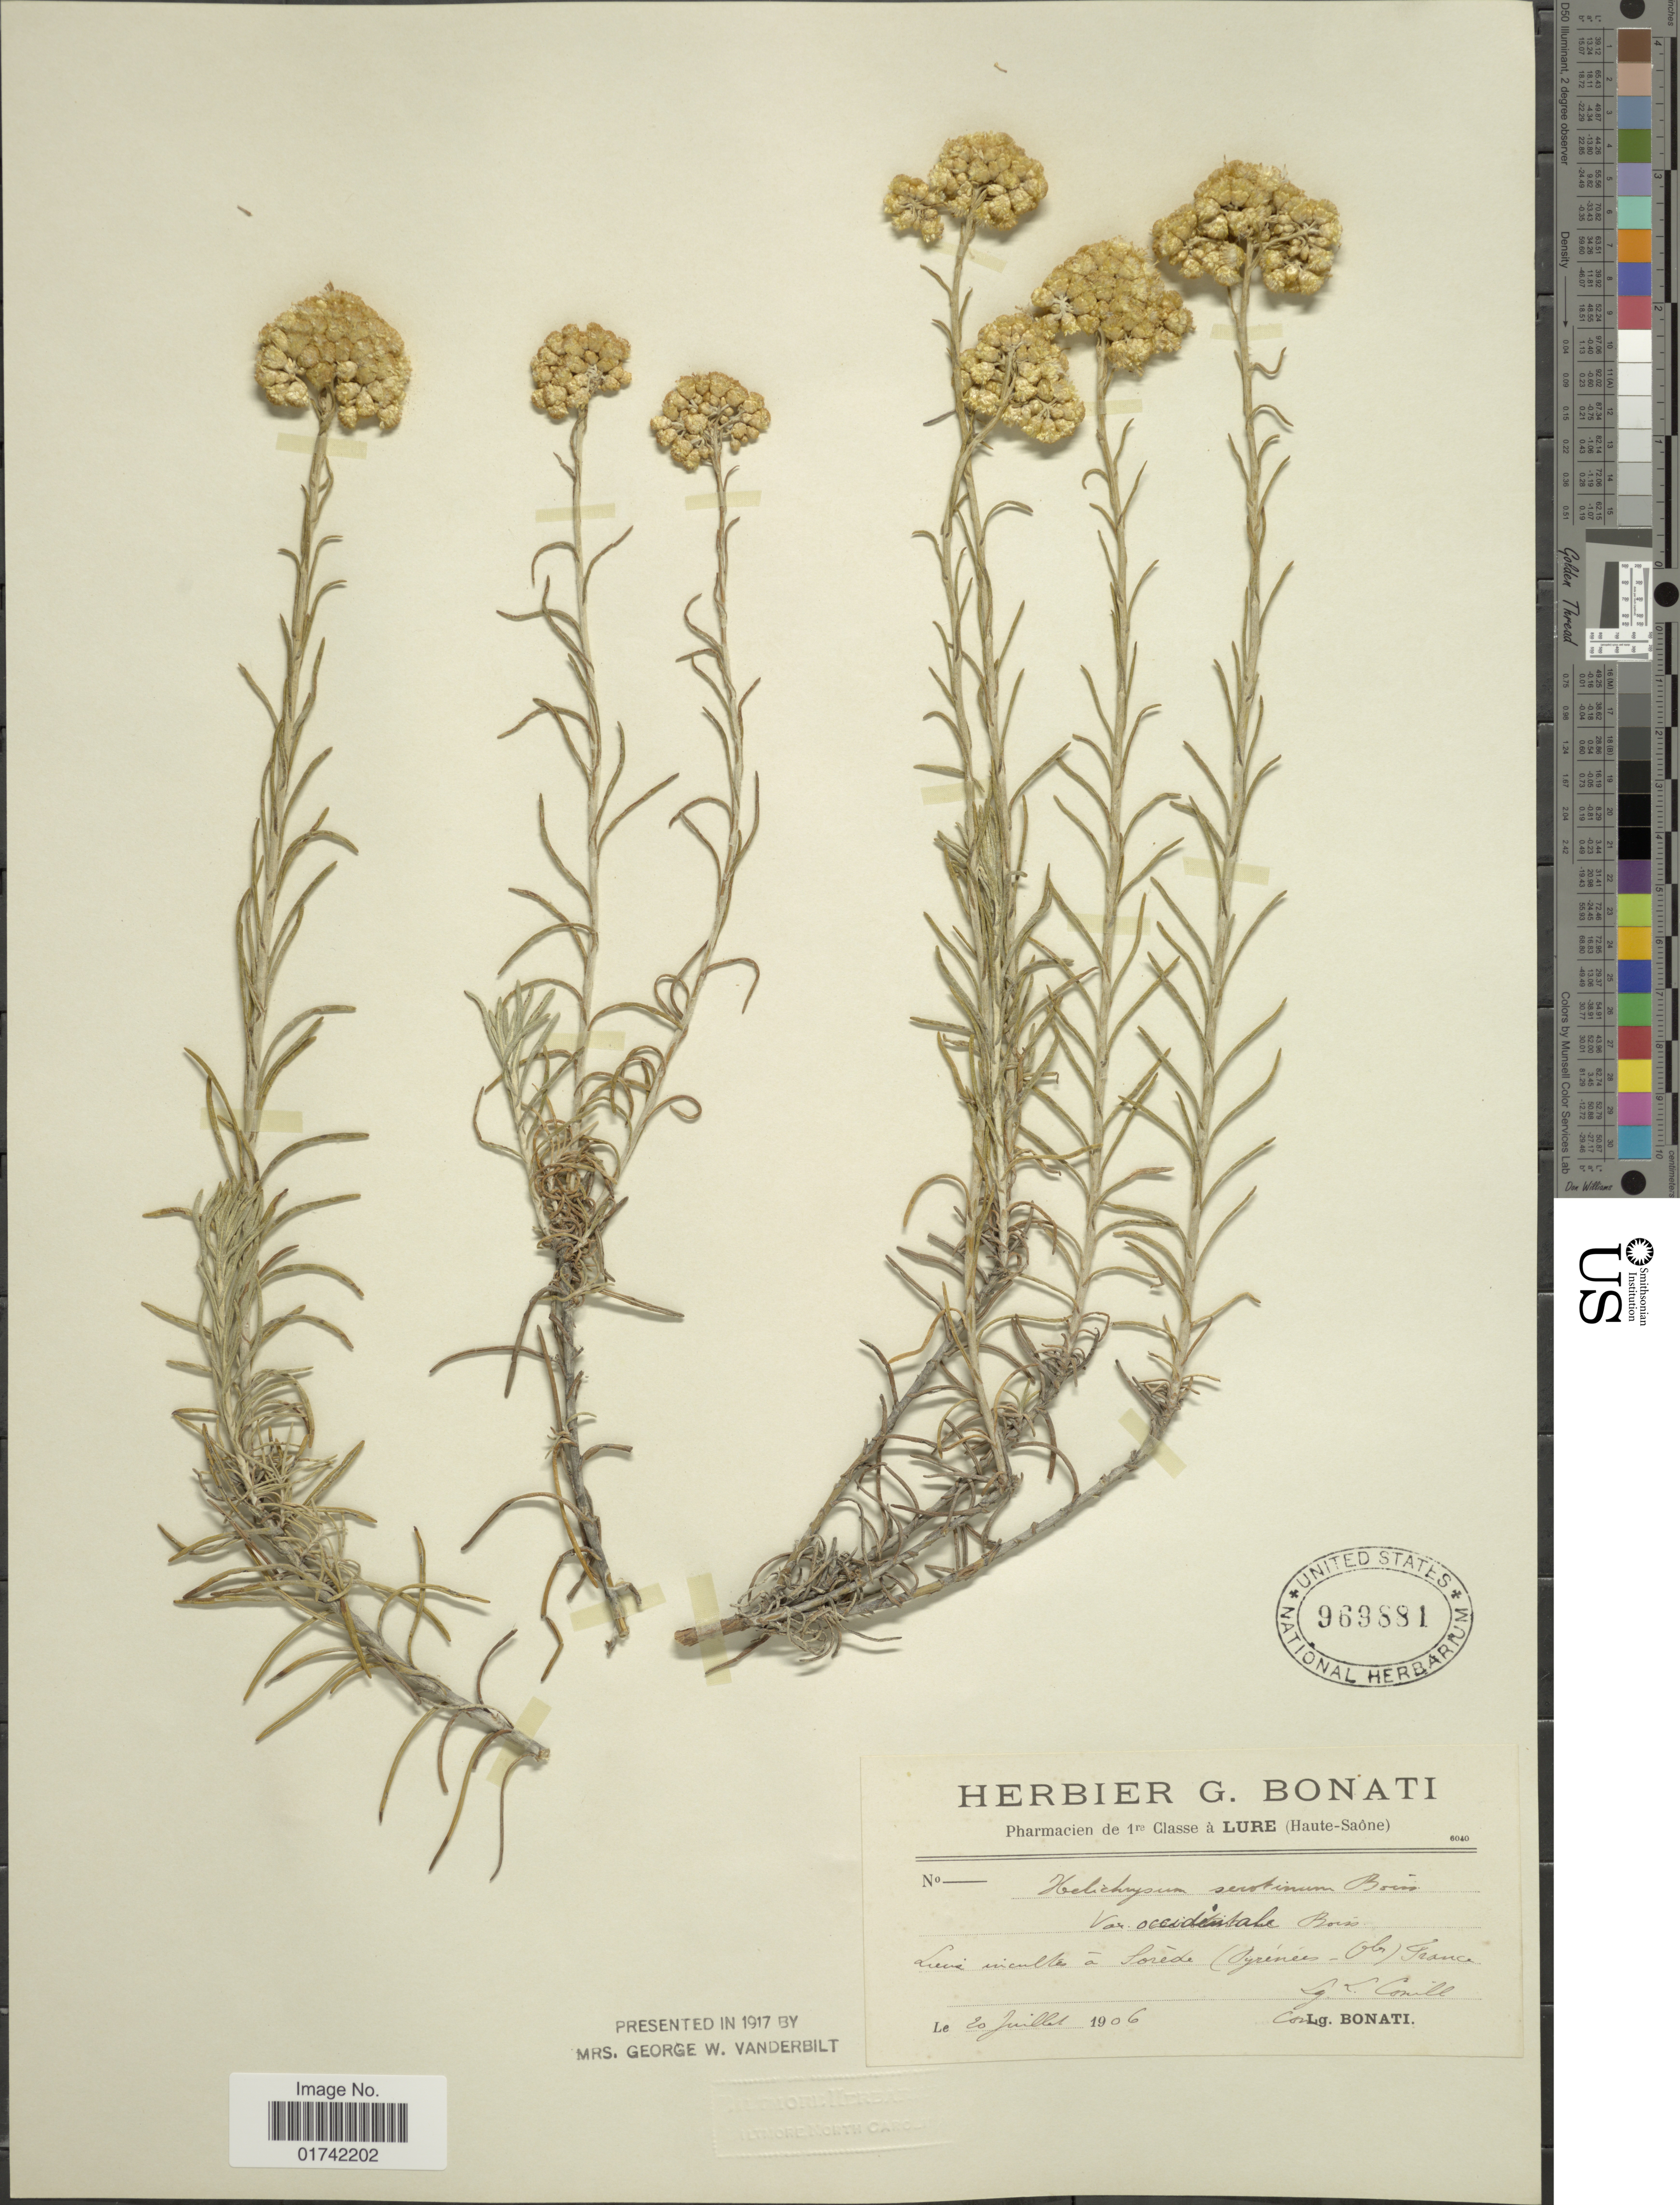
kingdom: Plantae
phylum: Tracheophyta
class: Magnoliopsida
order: Asterales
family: Asteraceae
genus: Helichrysum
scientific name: Helichrysum italicum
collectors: -. Bonati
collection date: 1906-07-20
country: France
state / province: Occitanie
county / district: Pyrénées-Orientales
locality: Lieus incultes a forede (Pyrenees-or) France [interpreted]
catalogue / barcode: US 969881